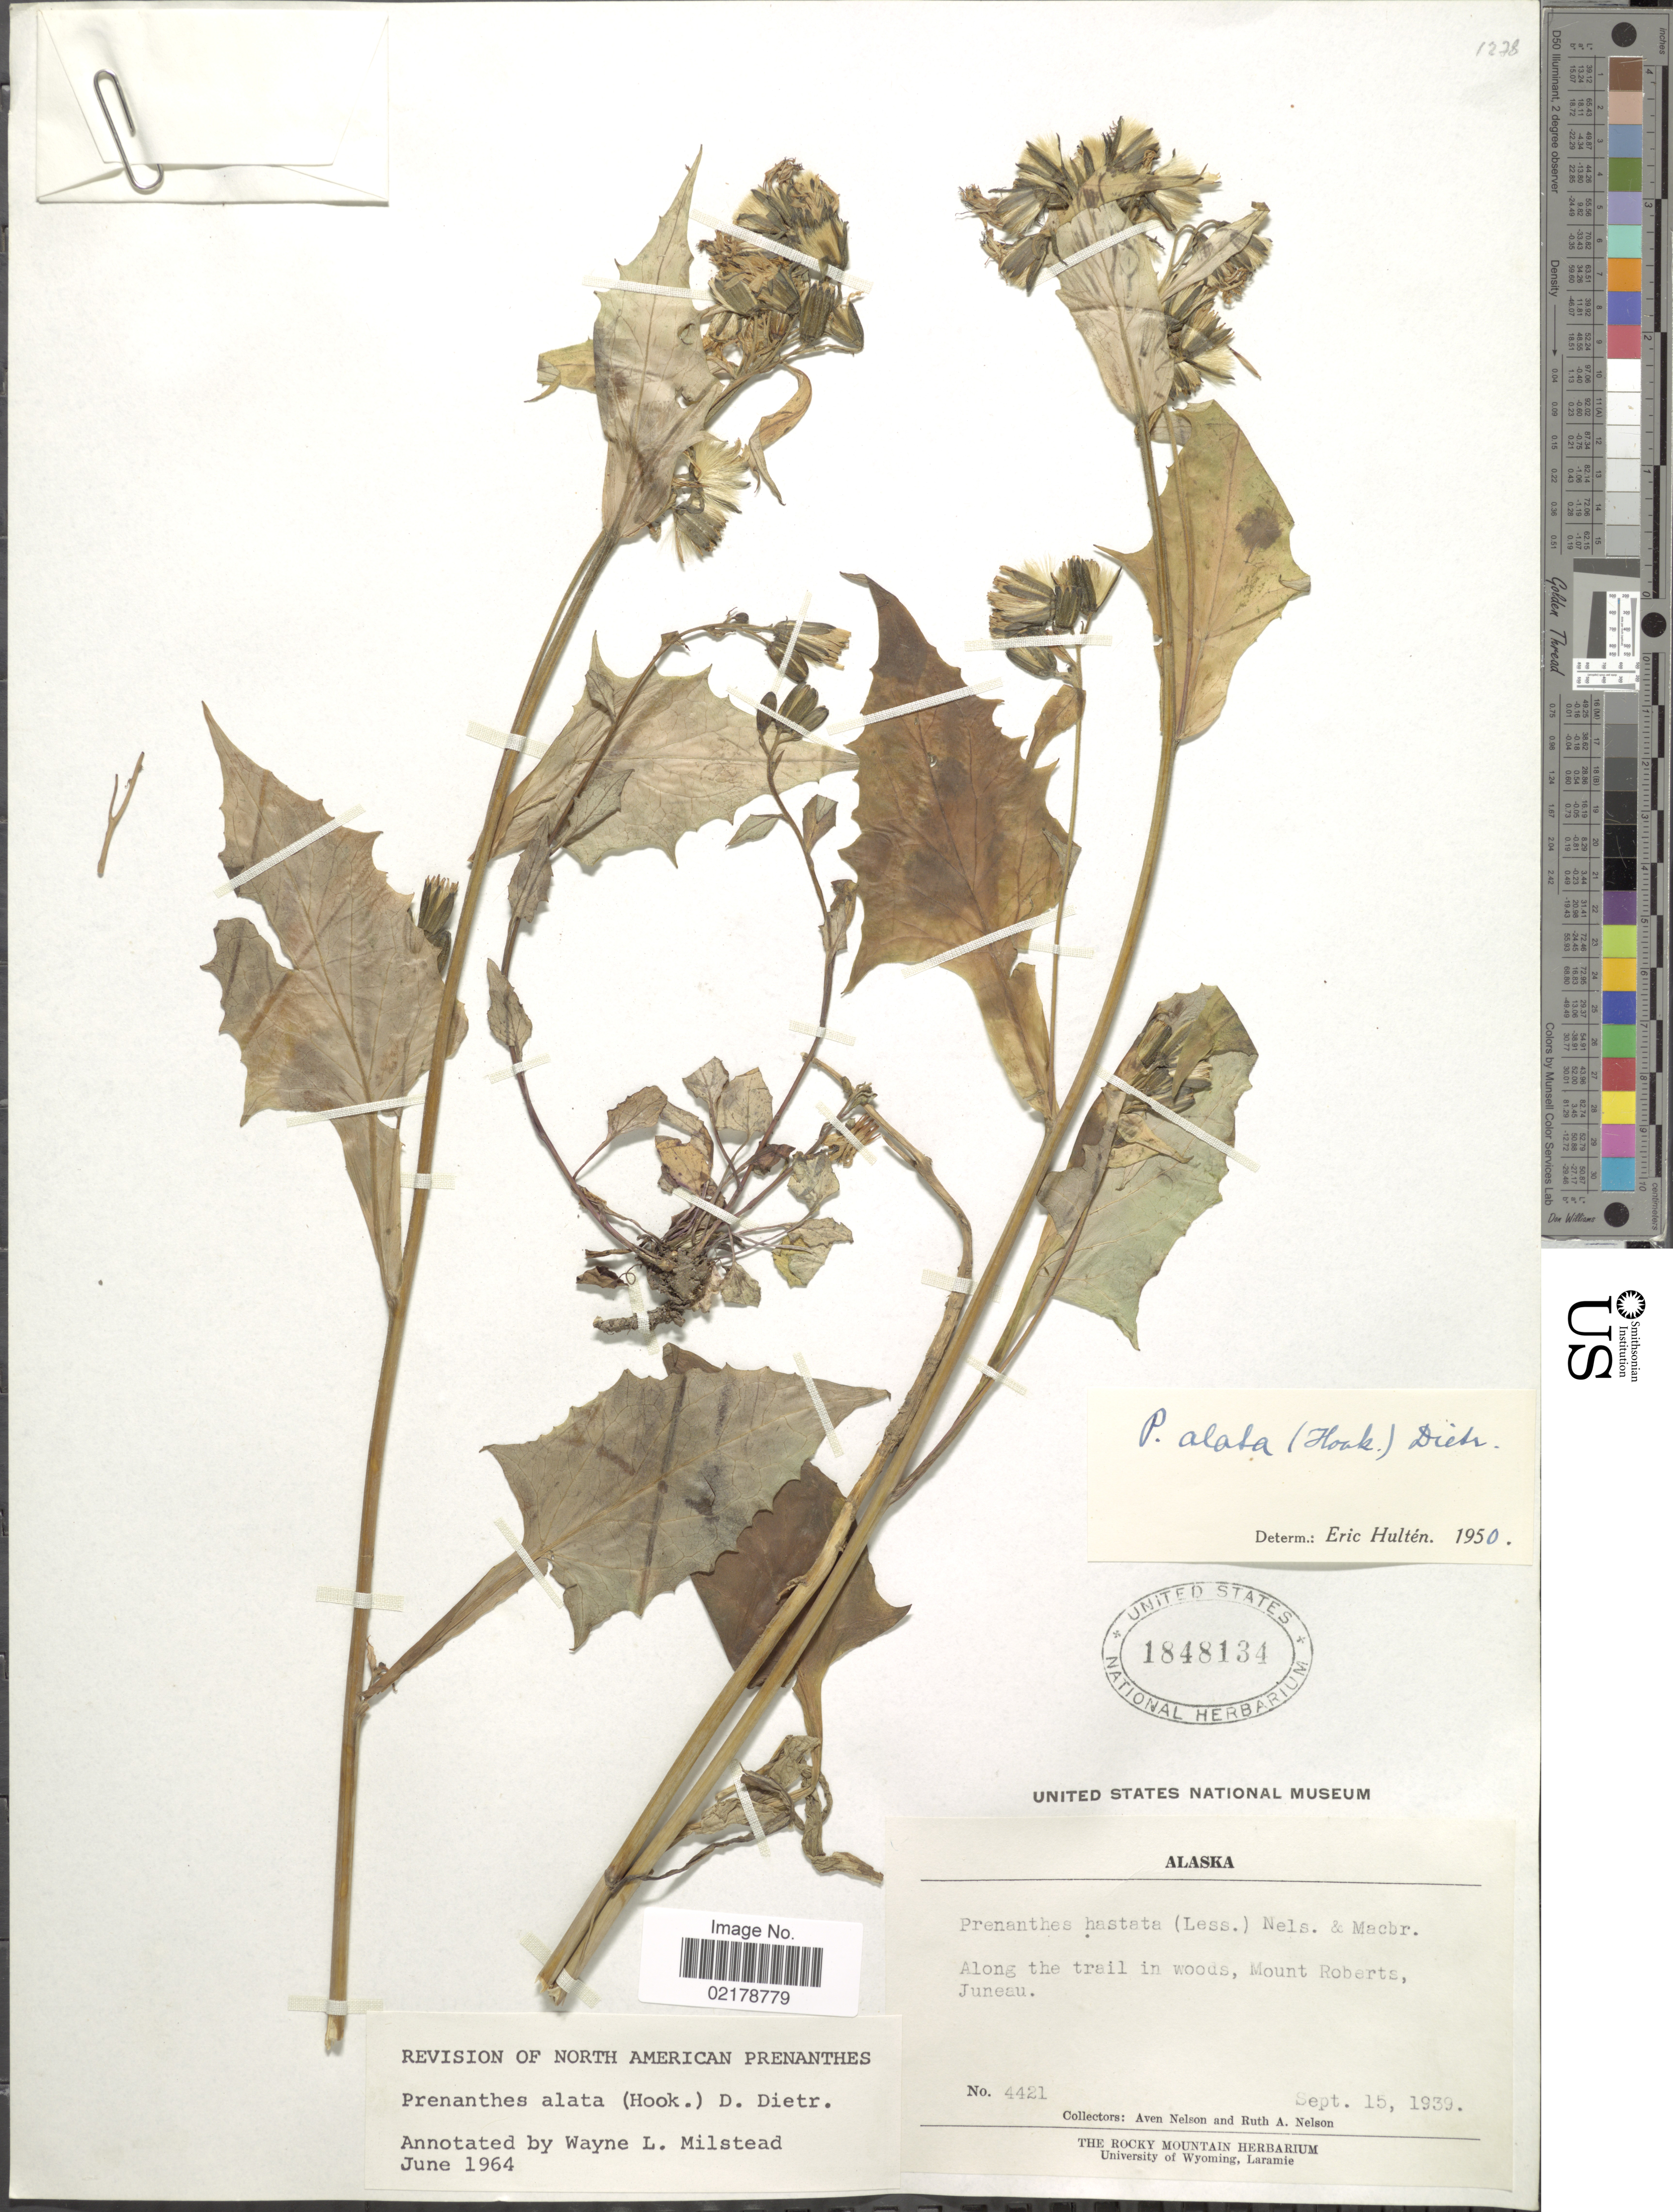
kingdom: Plantae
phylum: Tracheophyta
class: Magnoliopsida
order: Asterales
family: Asteraceae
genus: Nabalus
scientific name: Nabalus alatus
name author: Hook.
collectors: A. Nelson & R. A. Nelson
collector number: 4421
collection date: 1939-09-15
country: United States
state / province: Alaska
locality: Along the trail in woods, Mount Roberts, Juneau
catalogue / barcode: US 1848134